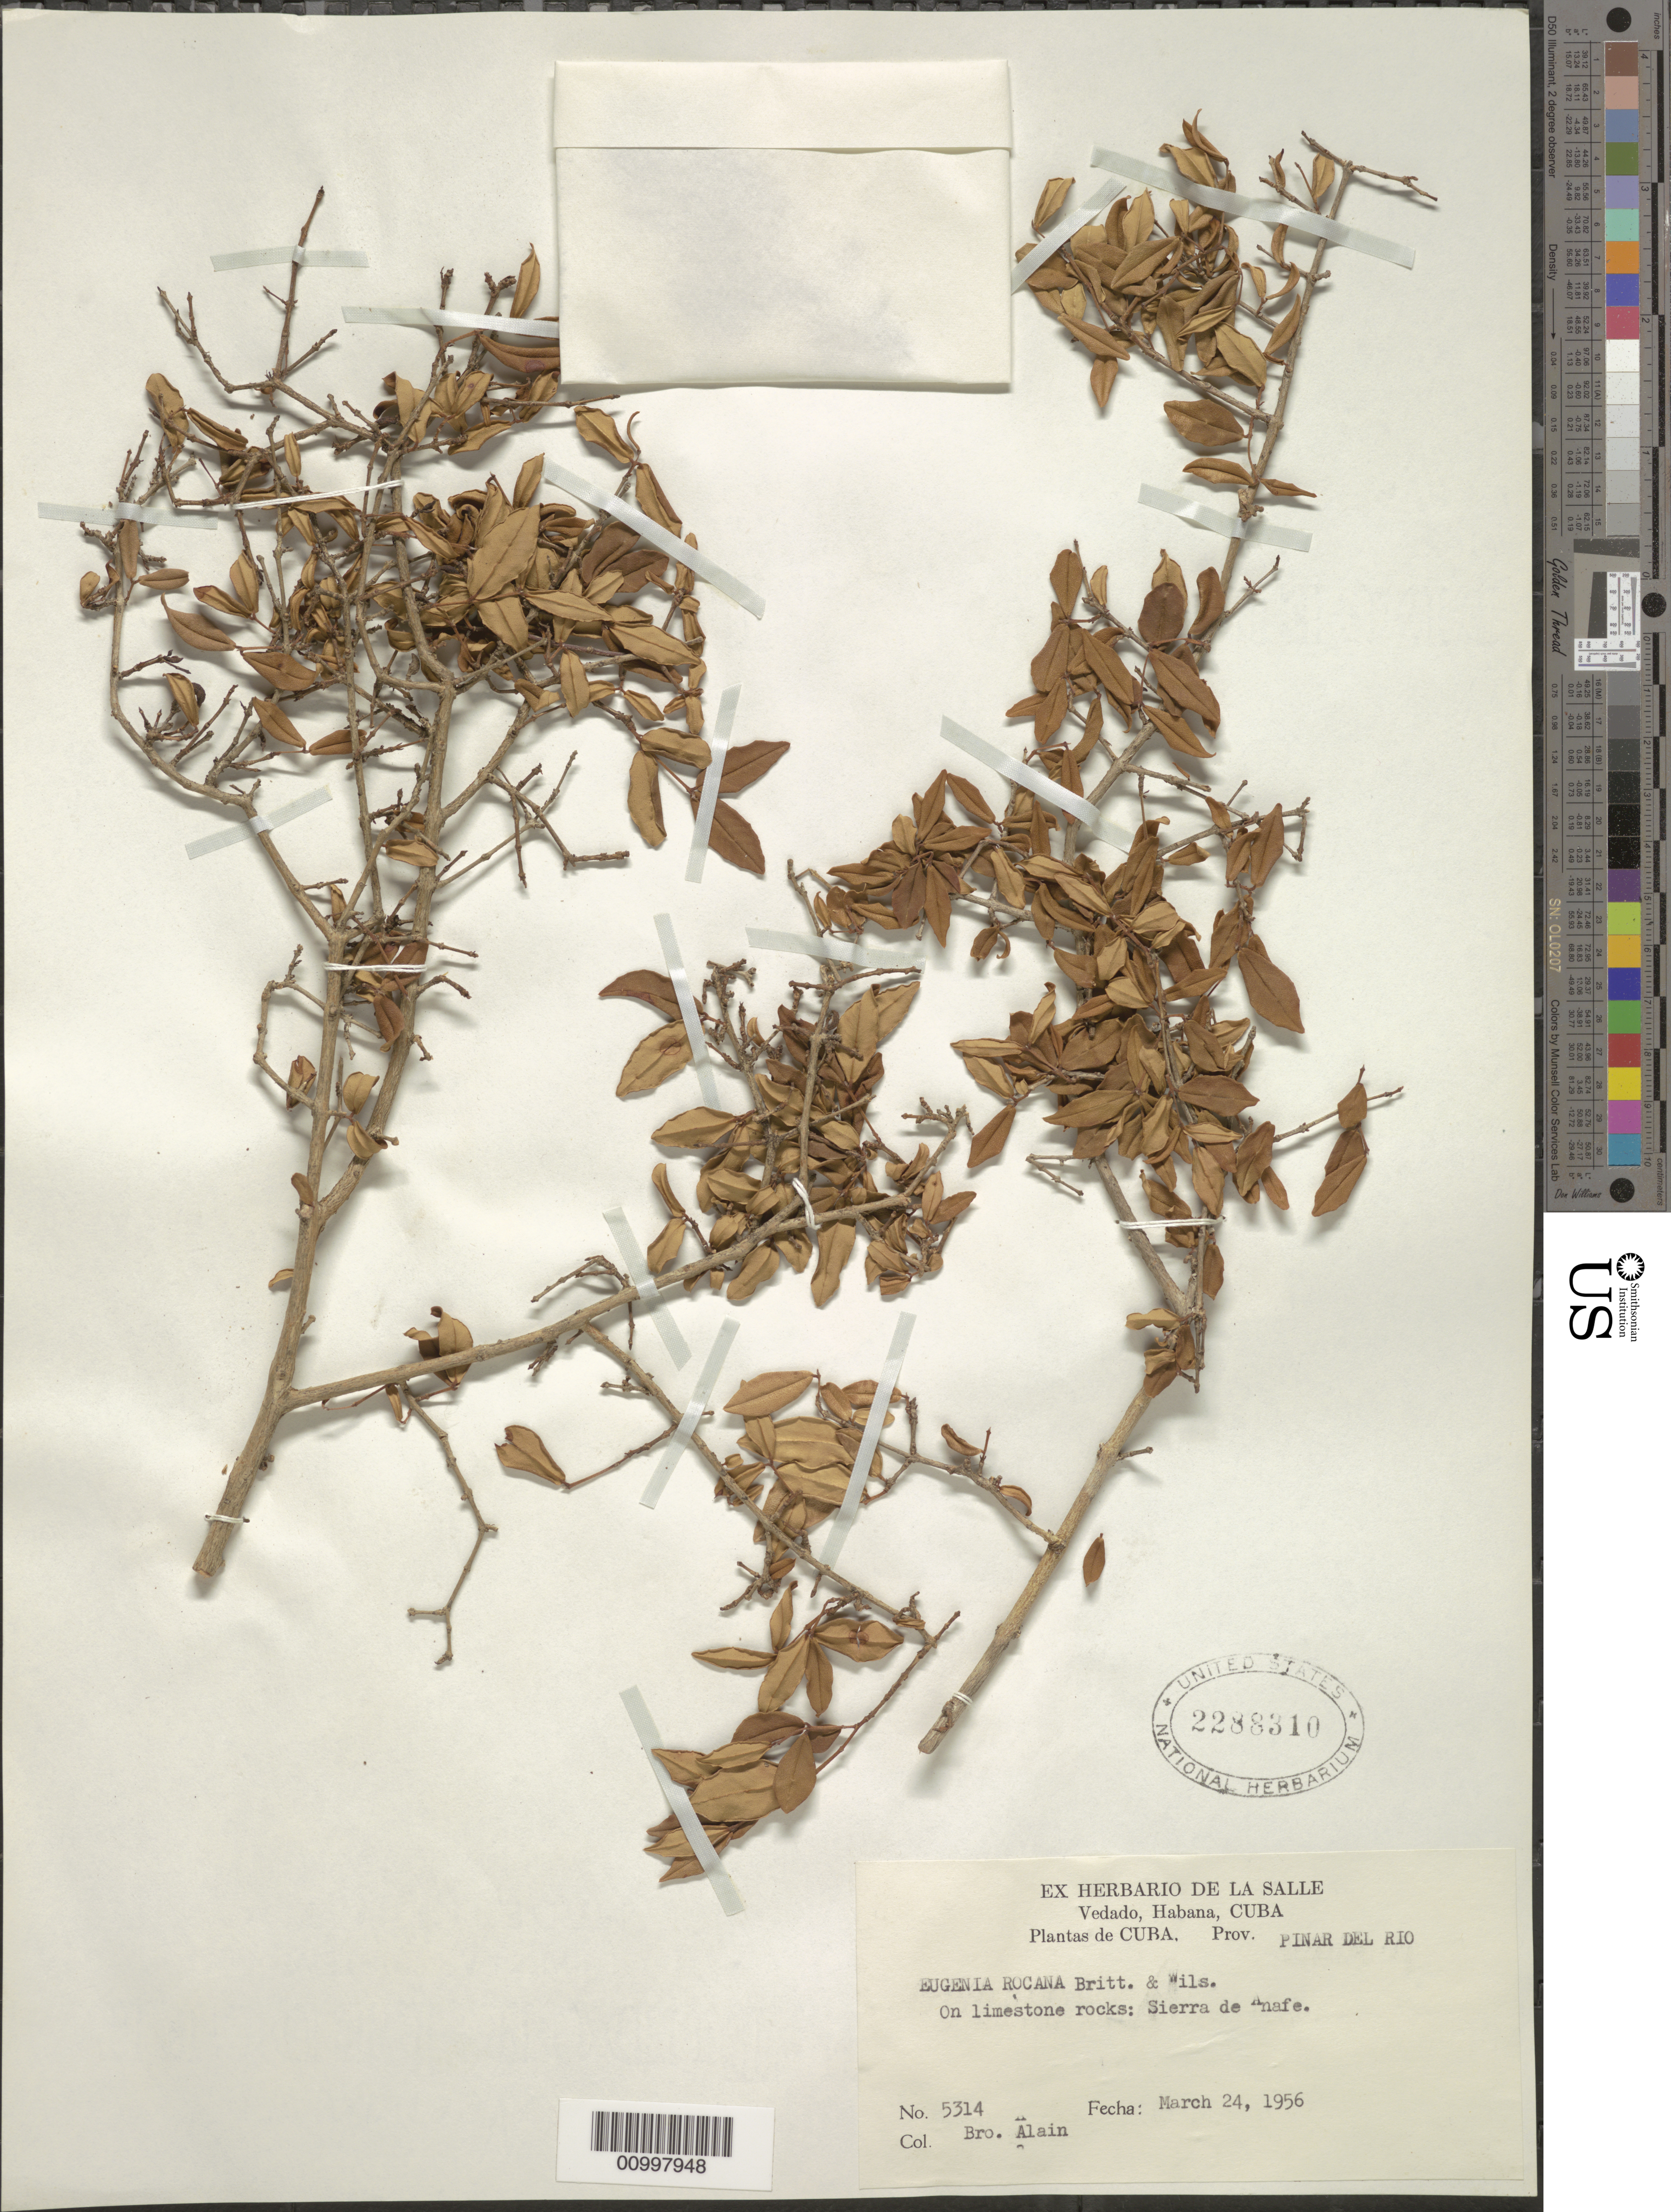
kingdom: Plantae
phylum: Tracheophyta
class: Magnoliopsida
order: Myrtales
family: Myrtaceae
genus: Eugenia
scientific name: Eugenia rocana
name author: Britton & P. Wilson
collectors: A. H. Liogier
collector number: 5314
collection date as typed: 24 Mar 1956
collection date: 1956-03-24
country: Cuba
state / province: Pinar del Rio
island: Cuba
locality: Sierra de Anafe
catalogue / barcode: US 2288310